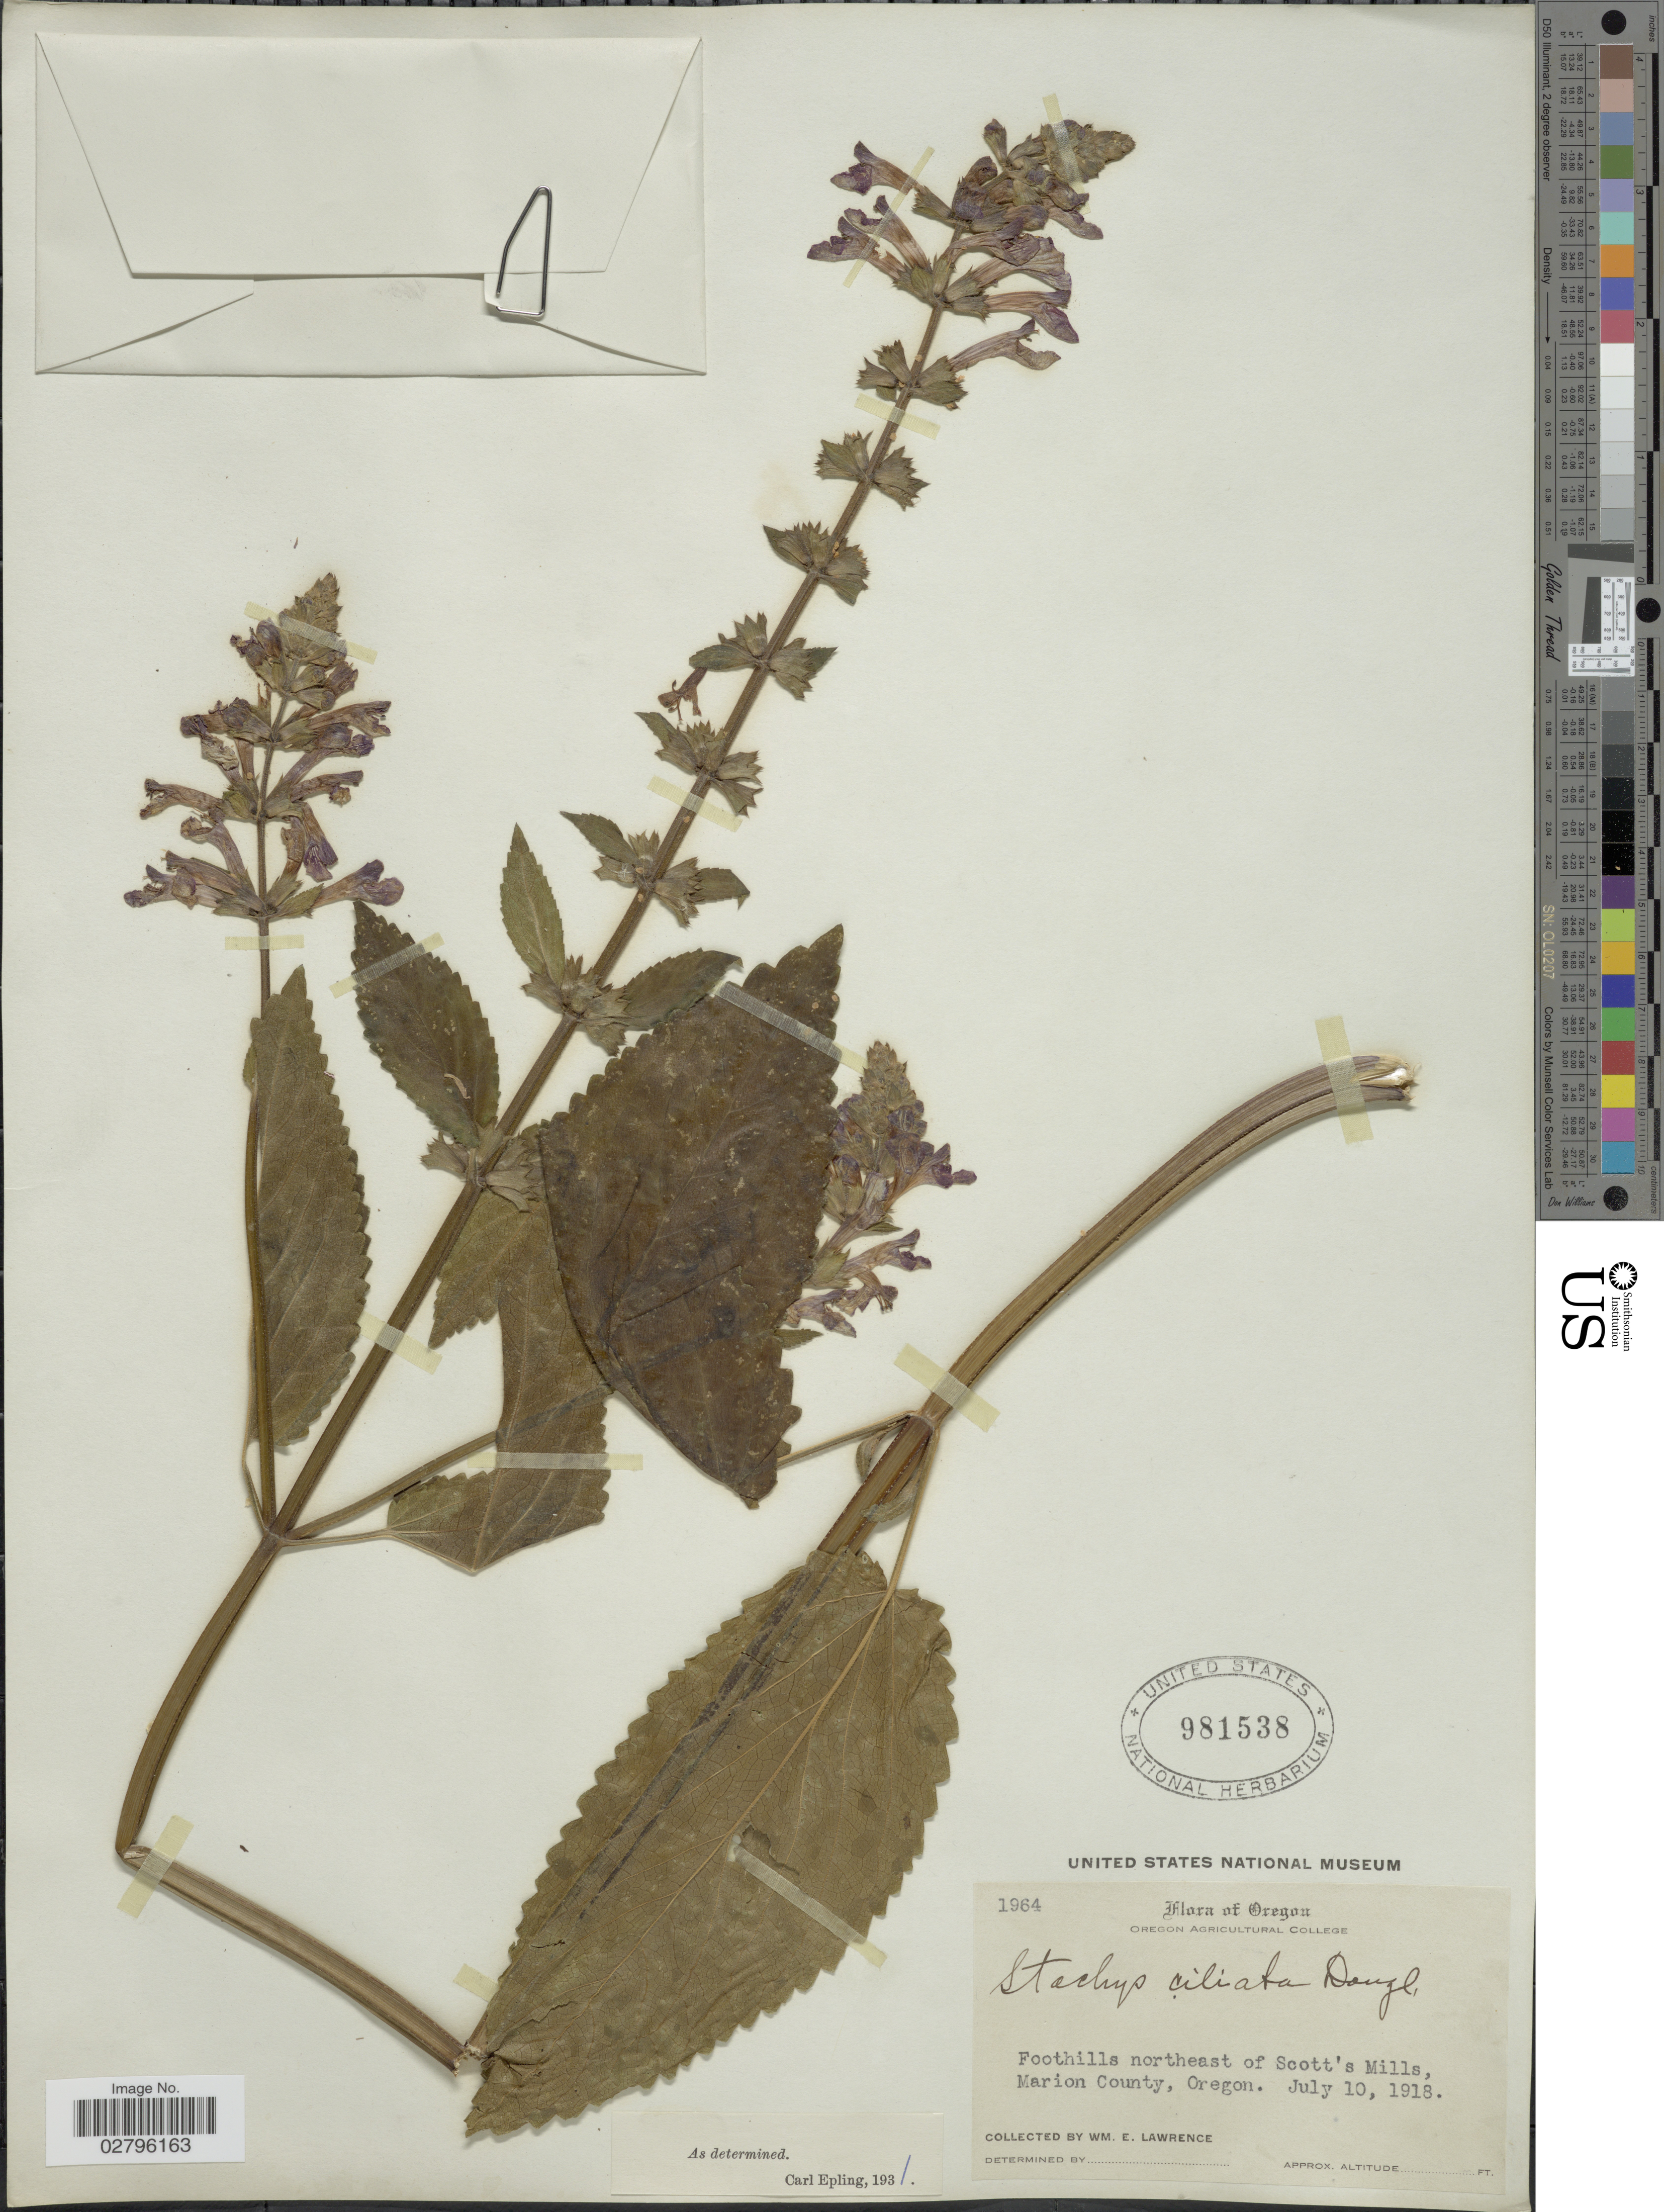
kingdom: Plantae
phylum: Tracheophyta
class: Magnoliopsida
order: Lamiales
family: Lamiaceae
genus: Stachys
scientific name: Stachys ciliata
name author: Douglas ex Benth.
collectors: W. Lawrence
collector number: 1964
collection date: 1918-07-10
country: United States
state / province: Oregon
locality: Foothills northeast of Scott's Mills, Marion County, Oregon.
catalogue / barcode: US 981538